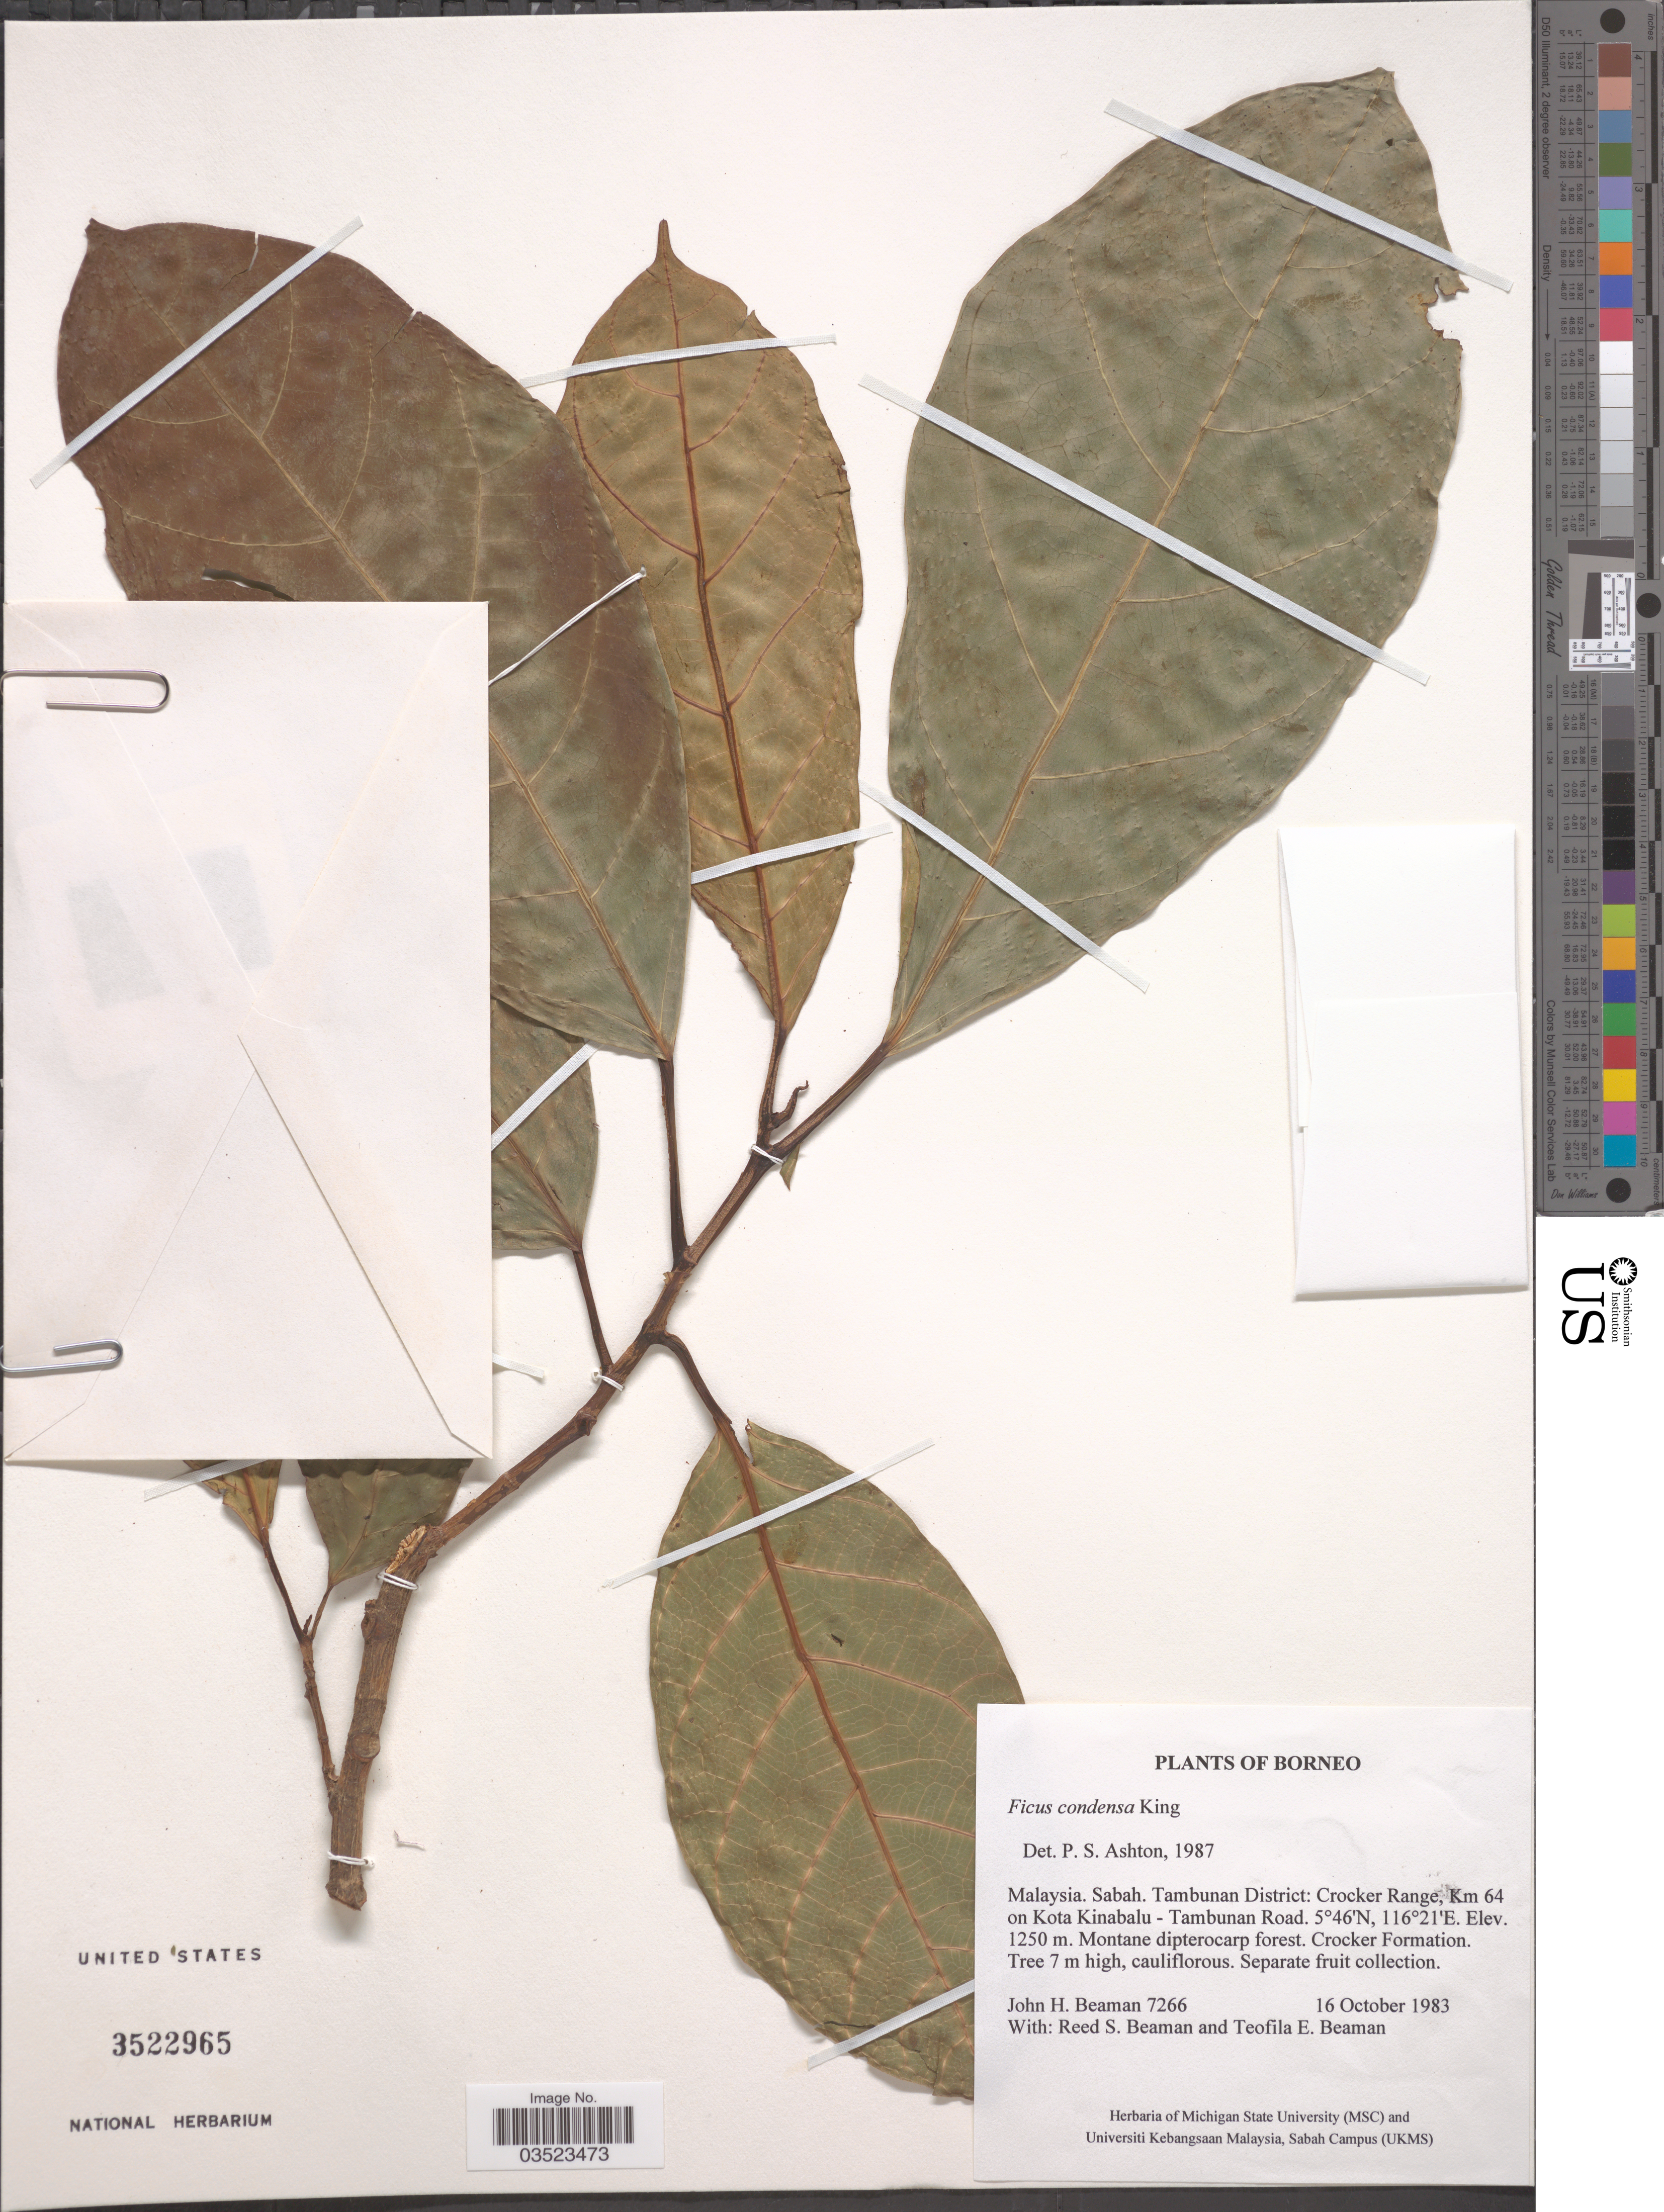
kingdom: Plantae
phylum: Tracheophyta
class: Magnoliopsida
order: Rosales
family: Moraceae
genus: Ficus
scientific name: Ficus condensa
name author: King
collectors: J. H. Beaman, R. S. Beaman & T. E. Beaman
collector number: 7266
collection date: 1983-10-16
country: Malaysia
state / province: Sabah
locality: Borneo. Tambunan District: Crocker Range, Km 64 on Kota Kinabalu - Tambunan Road. Montane dipterocarp forest.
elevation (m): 1250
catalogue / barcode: US 3522965